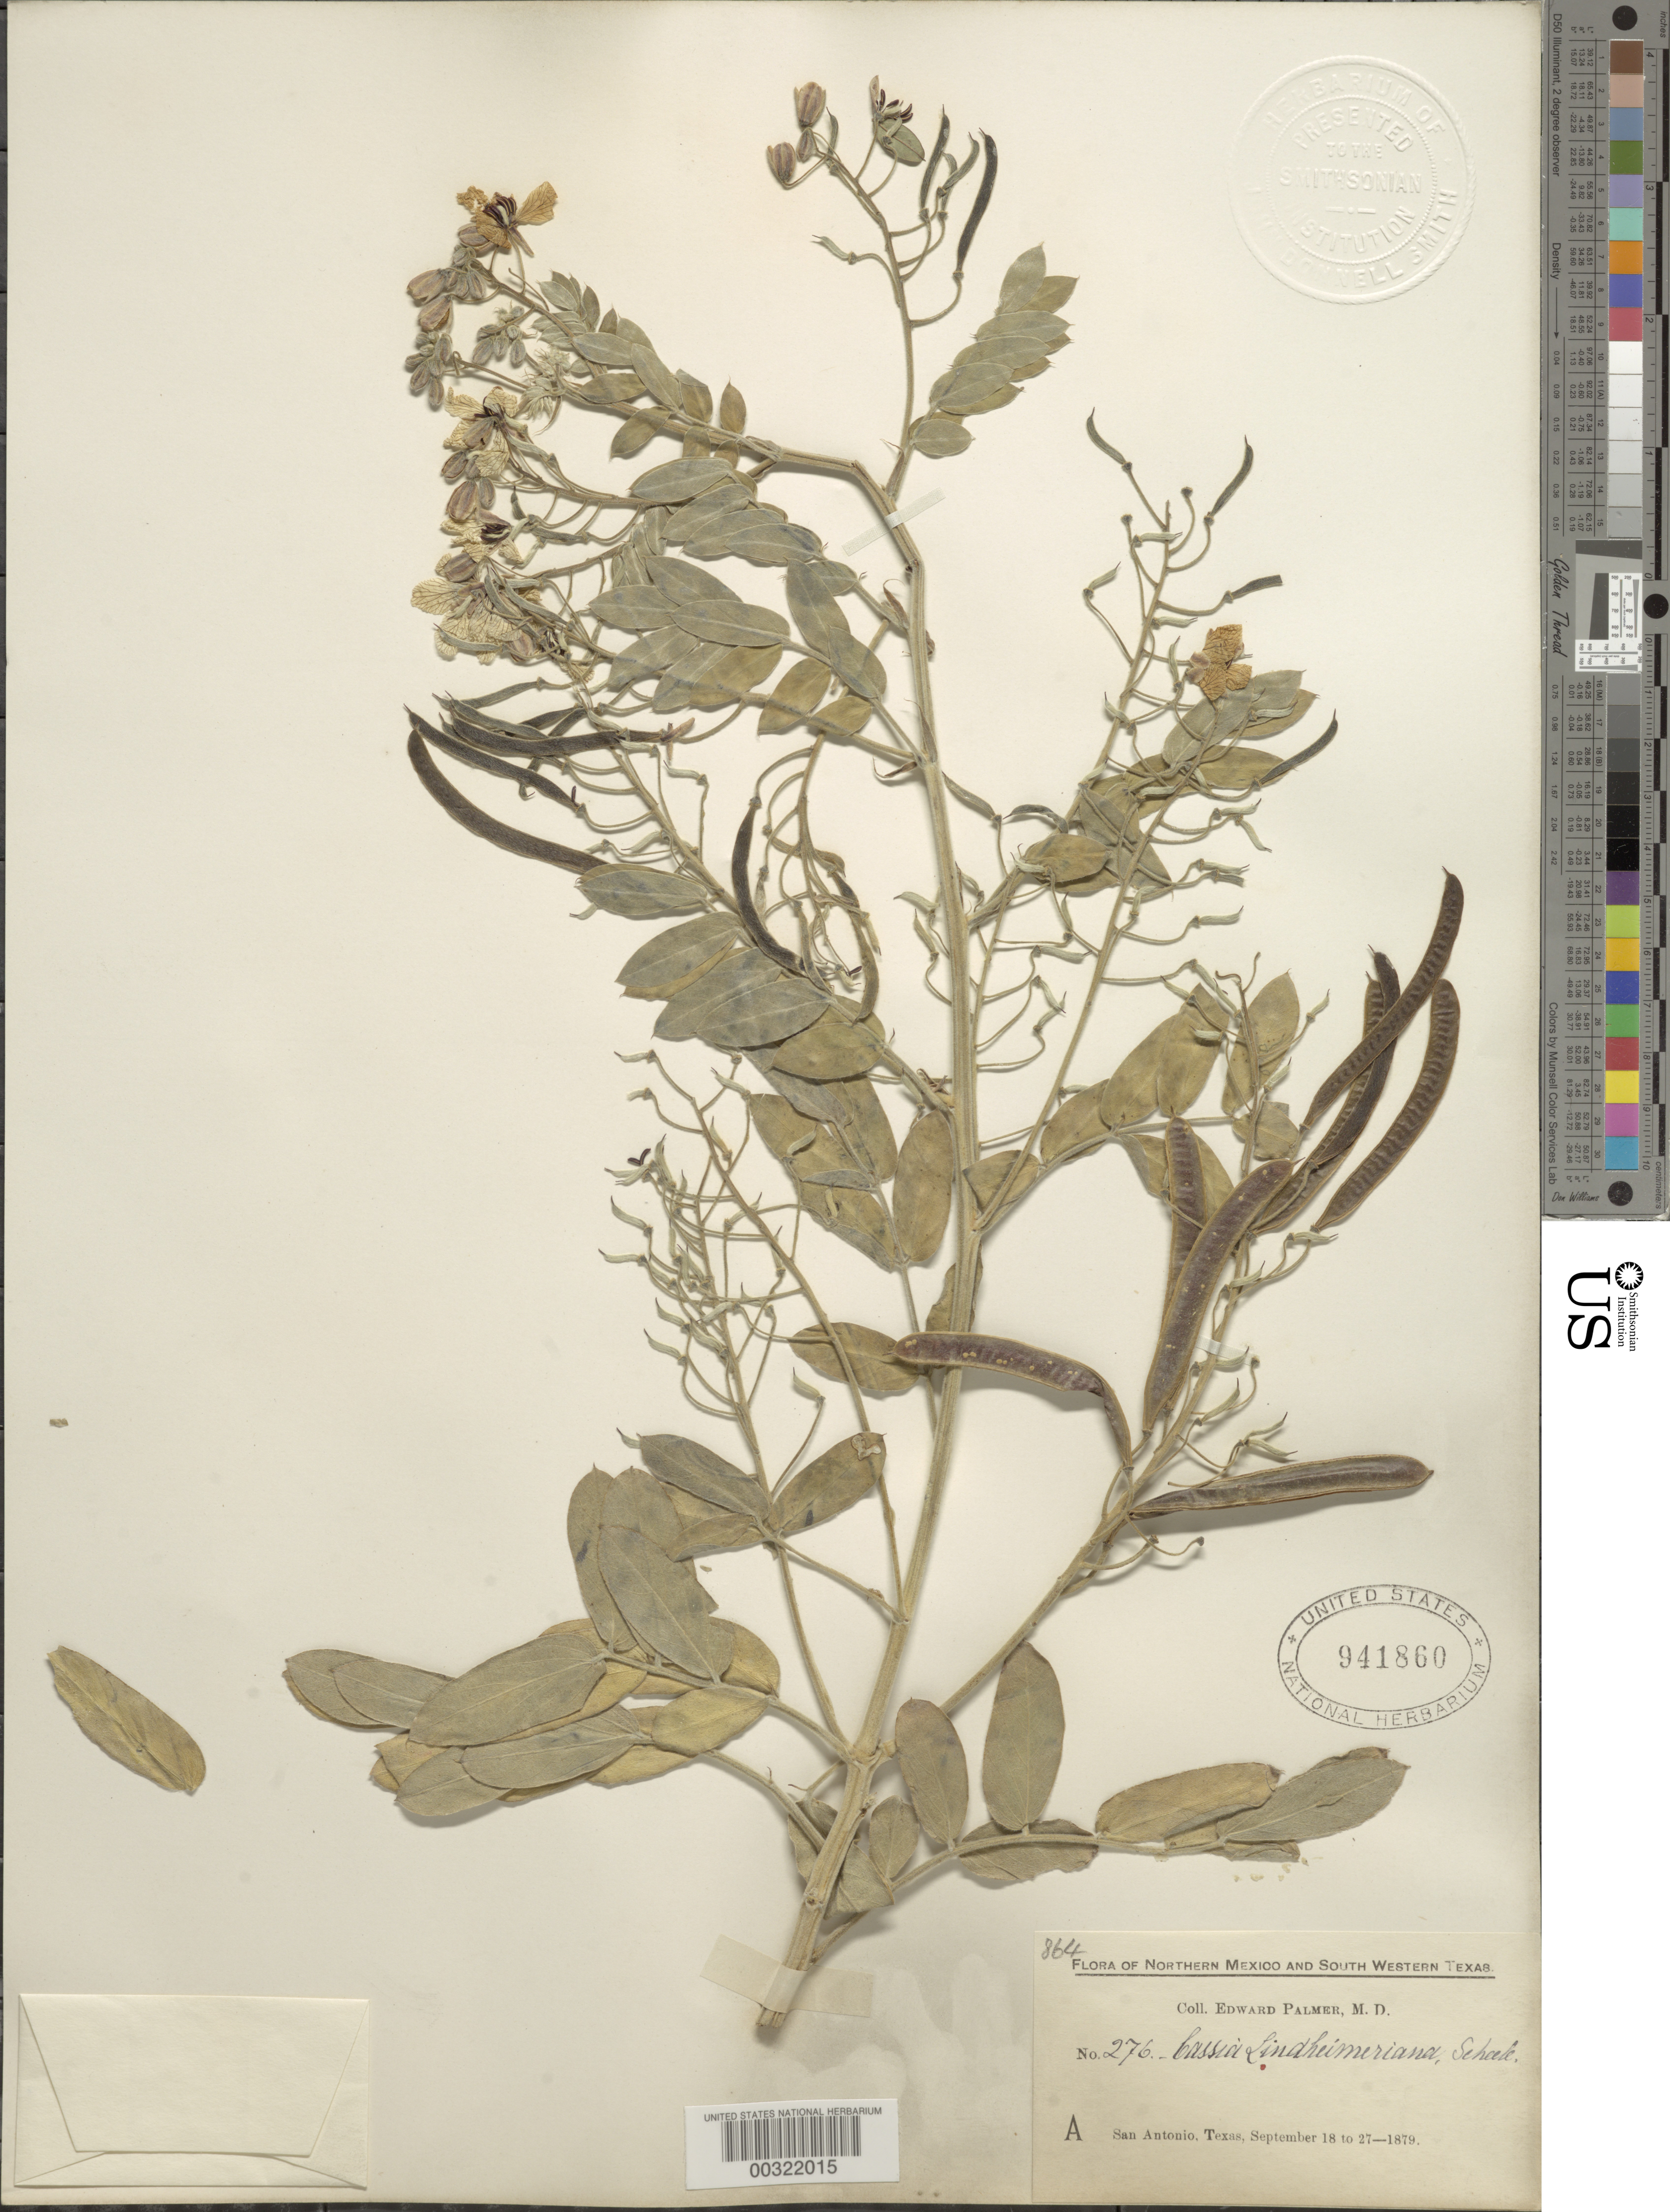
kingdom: Plantae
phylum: Tracheophyta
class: Magnoliopsida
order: Fabales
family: Fabaceae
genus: Senna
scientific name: Senna lindheimeriana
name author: (Scheele) H.S. Irwin & Barneby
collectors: E. Palmer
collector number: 276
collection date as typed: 18 Sep 1879 to 27 Sep 1879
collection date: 1879-09-18/1879-09-27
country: United States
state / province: Texas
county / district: Bexar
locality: San antonio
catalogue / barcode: US 941860